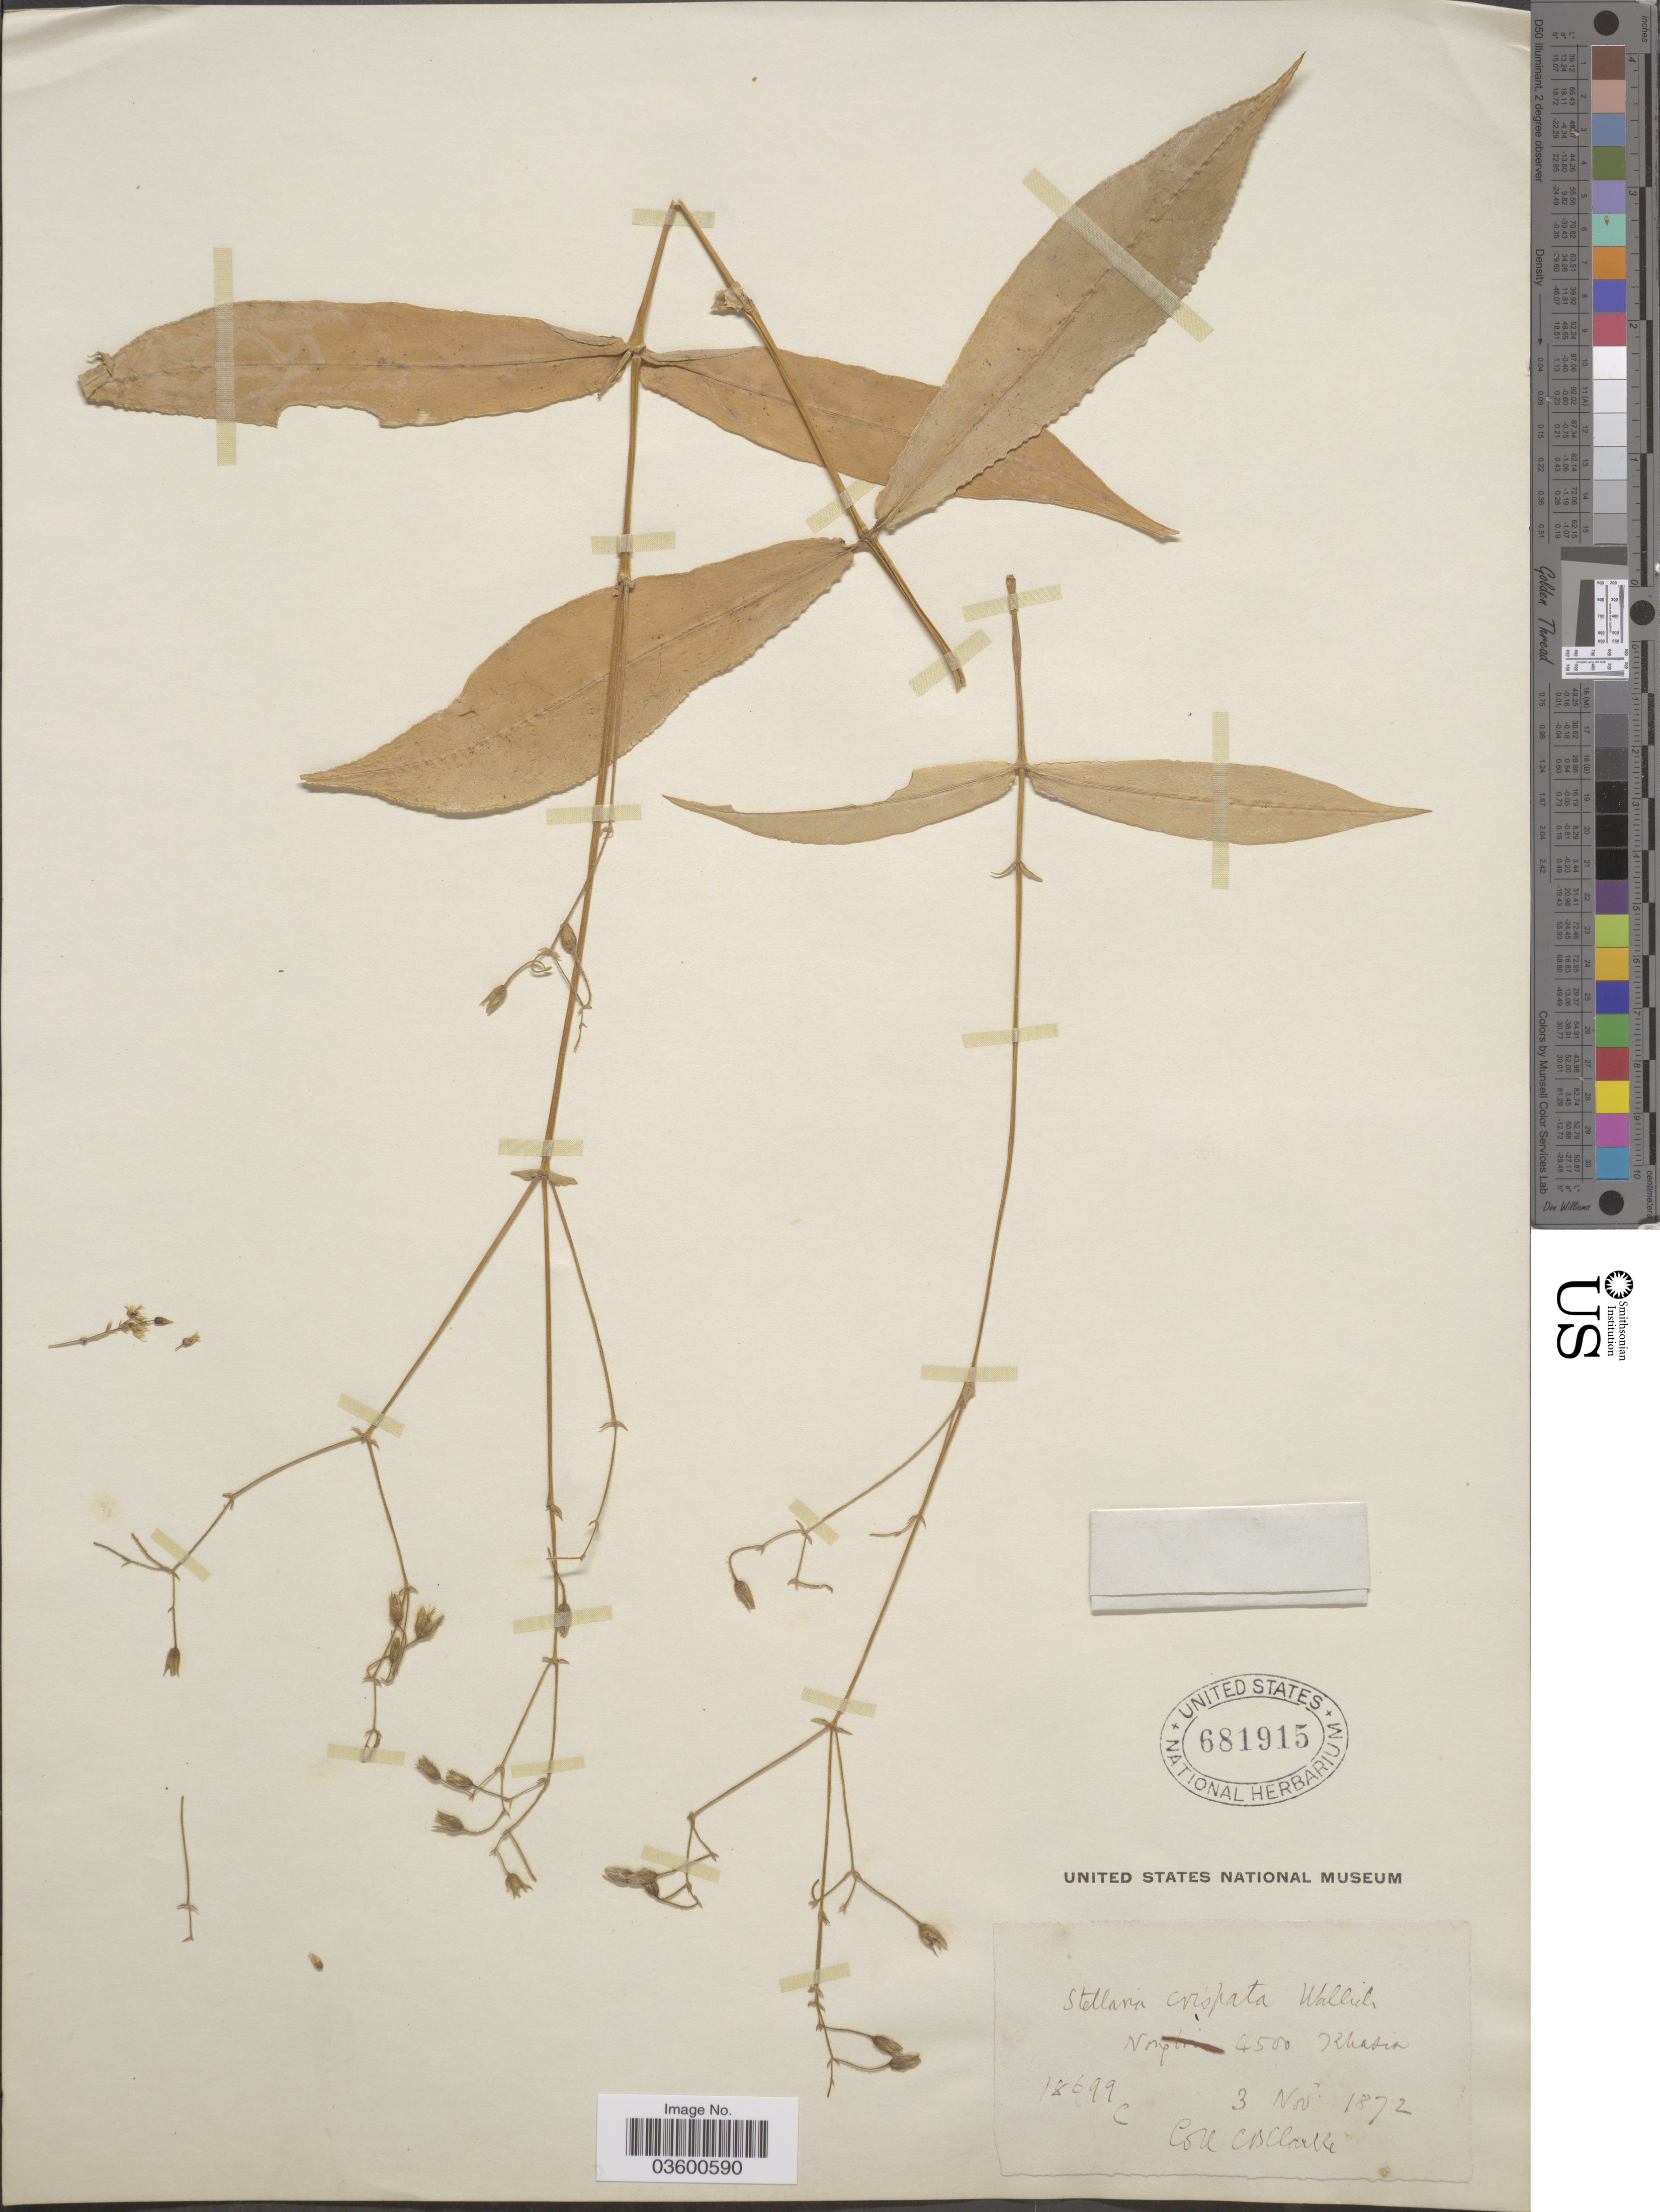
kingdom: Plantae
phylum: Tracheophyta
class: Magnoliopsida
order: Caryophyllales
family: Caryophyllaceae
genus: Schizotechium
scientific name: Schizotechium monospermum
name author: (Buch.-Ham. ex D. Don) Pusalkar & S.K. Srivast.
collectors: C. B. Clarke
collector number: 18699C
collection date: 1872-11-03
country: India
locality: Nong [illegible text] Khasia.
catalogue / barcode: US 681915